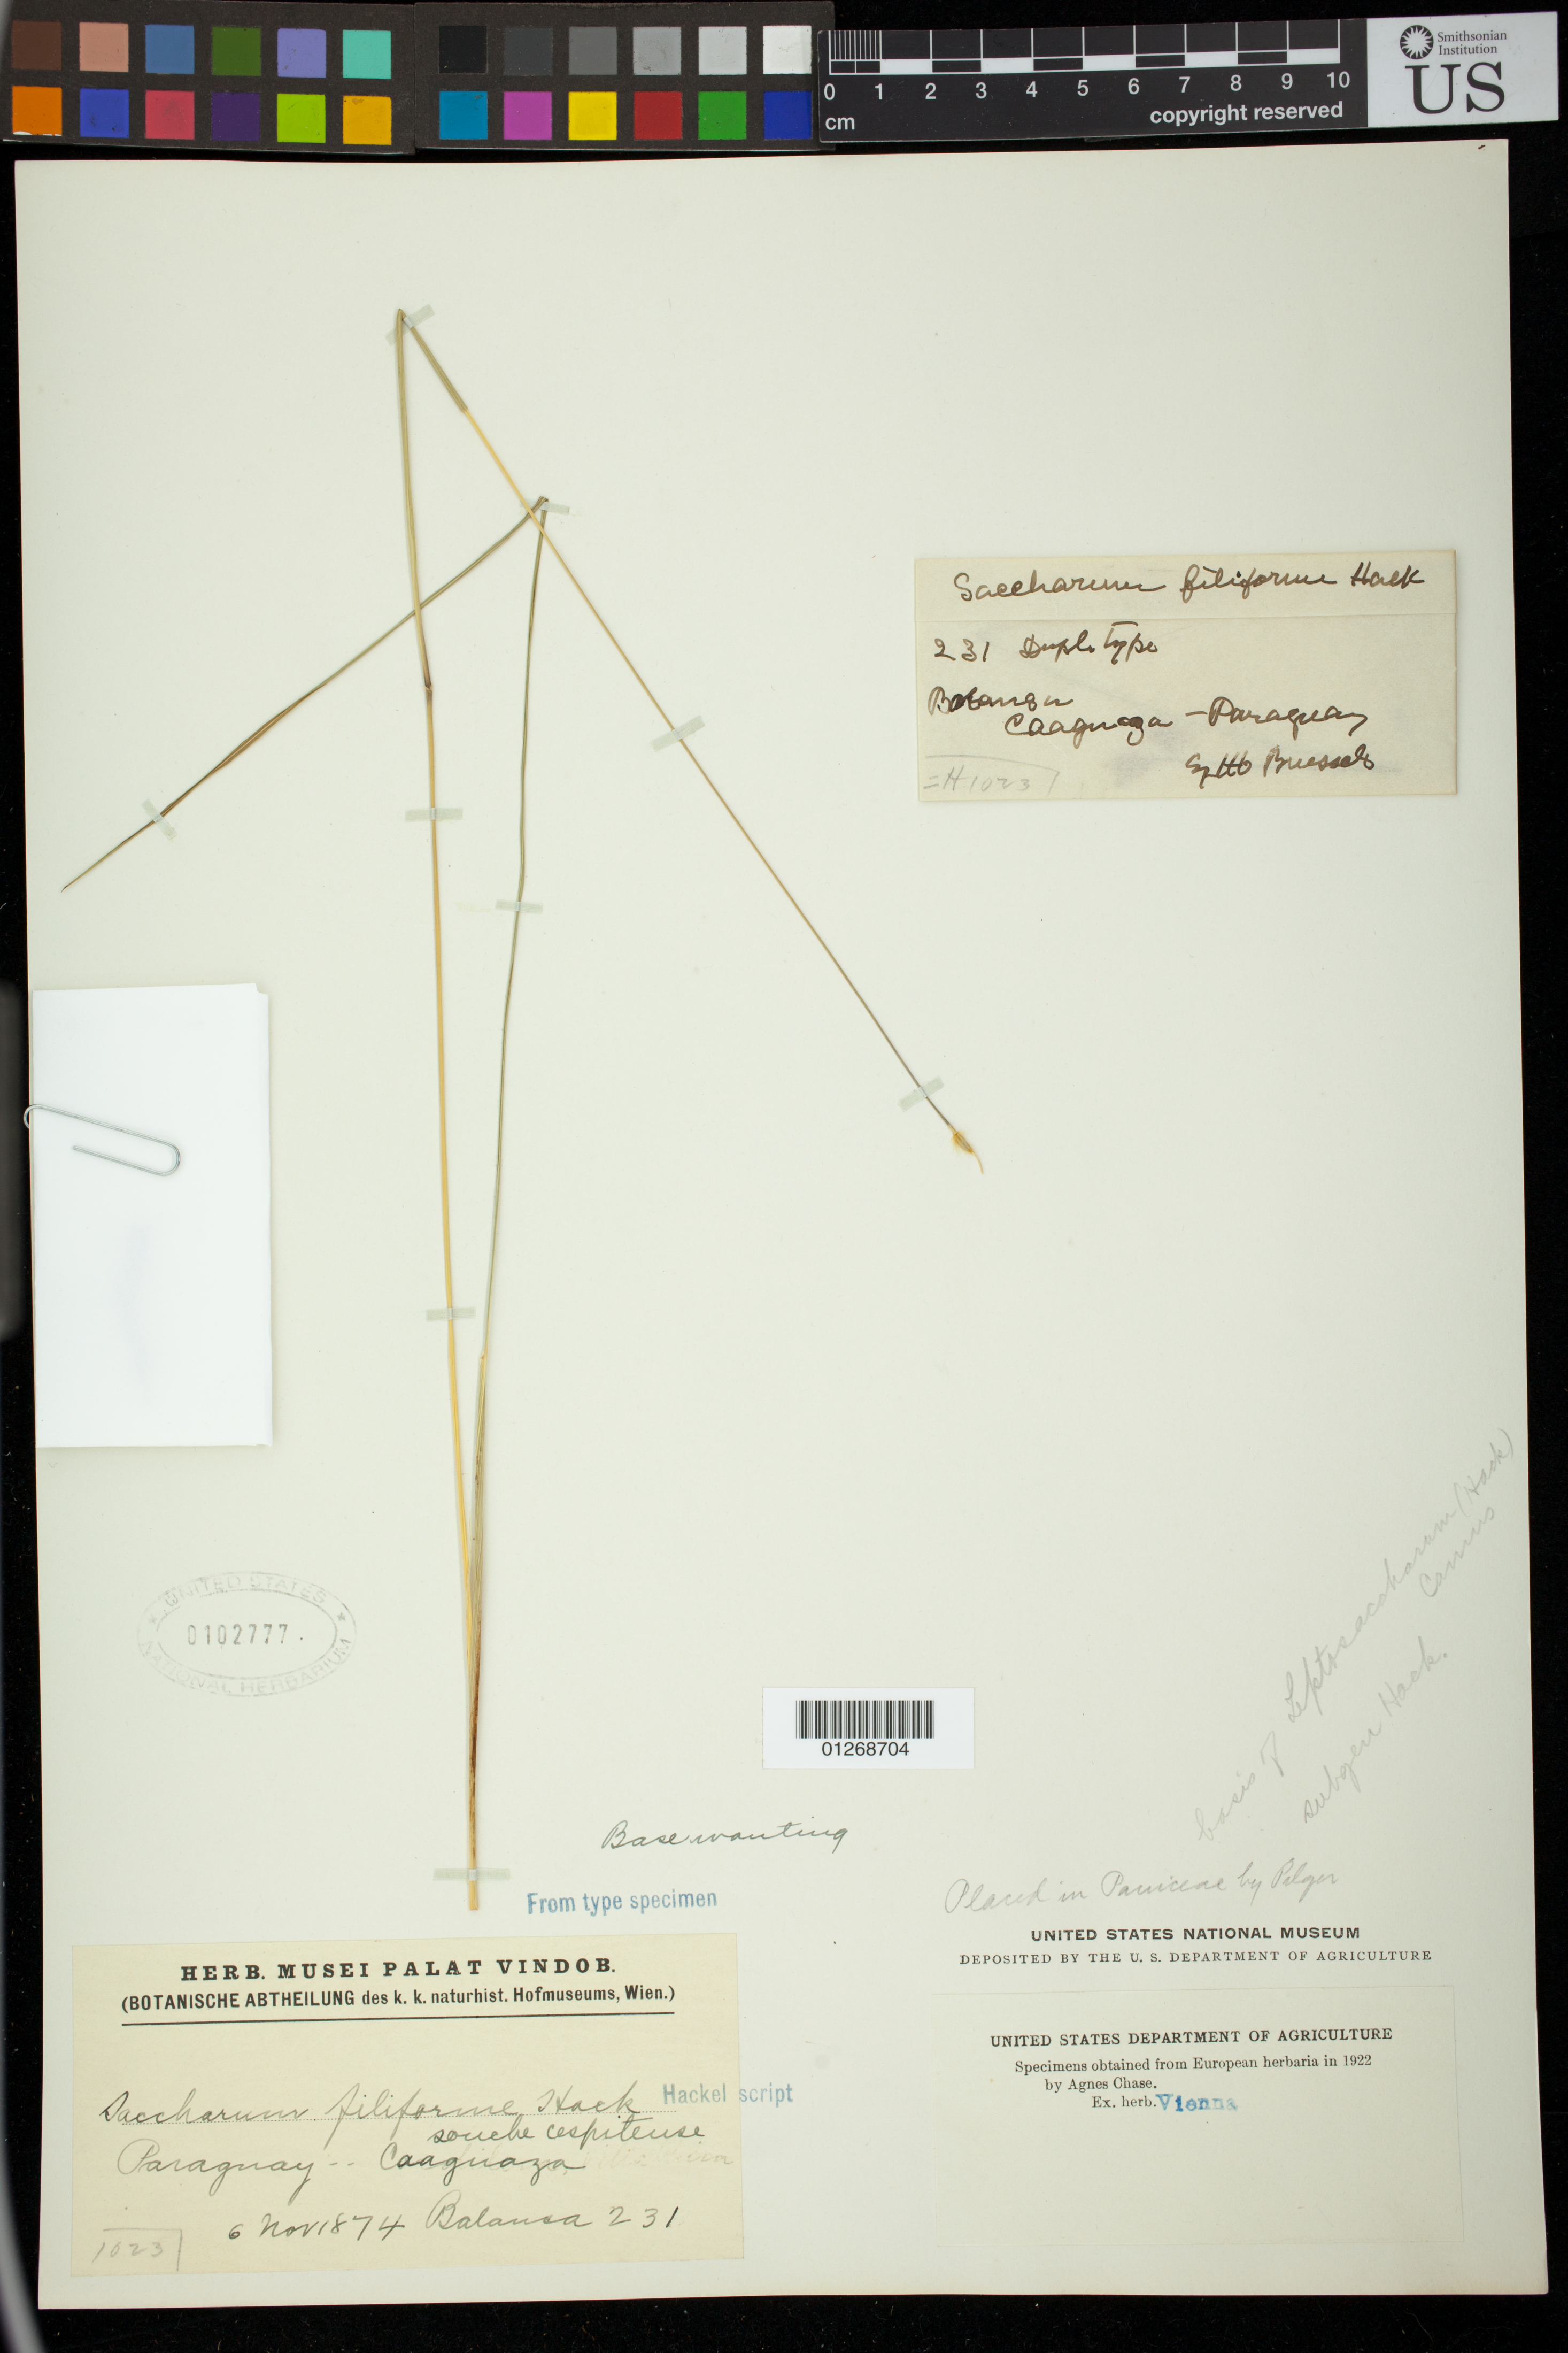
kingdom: Plantae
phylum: Tracheophyta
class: Liliopsida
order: Poales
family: Poaceae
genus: Saccharum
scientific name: Saccharum filiforme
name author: Hack.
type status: Type Collection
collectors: B. Balansa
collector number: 231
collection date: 1874-11-06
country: Paraguay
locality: Caaguaza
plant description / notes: Fragmentary material of type specimen ex herb. Vienna; also in packet on same sheet, fragmentary material of same collection ex herb. Brussels.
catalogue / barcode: US 102777